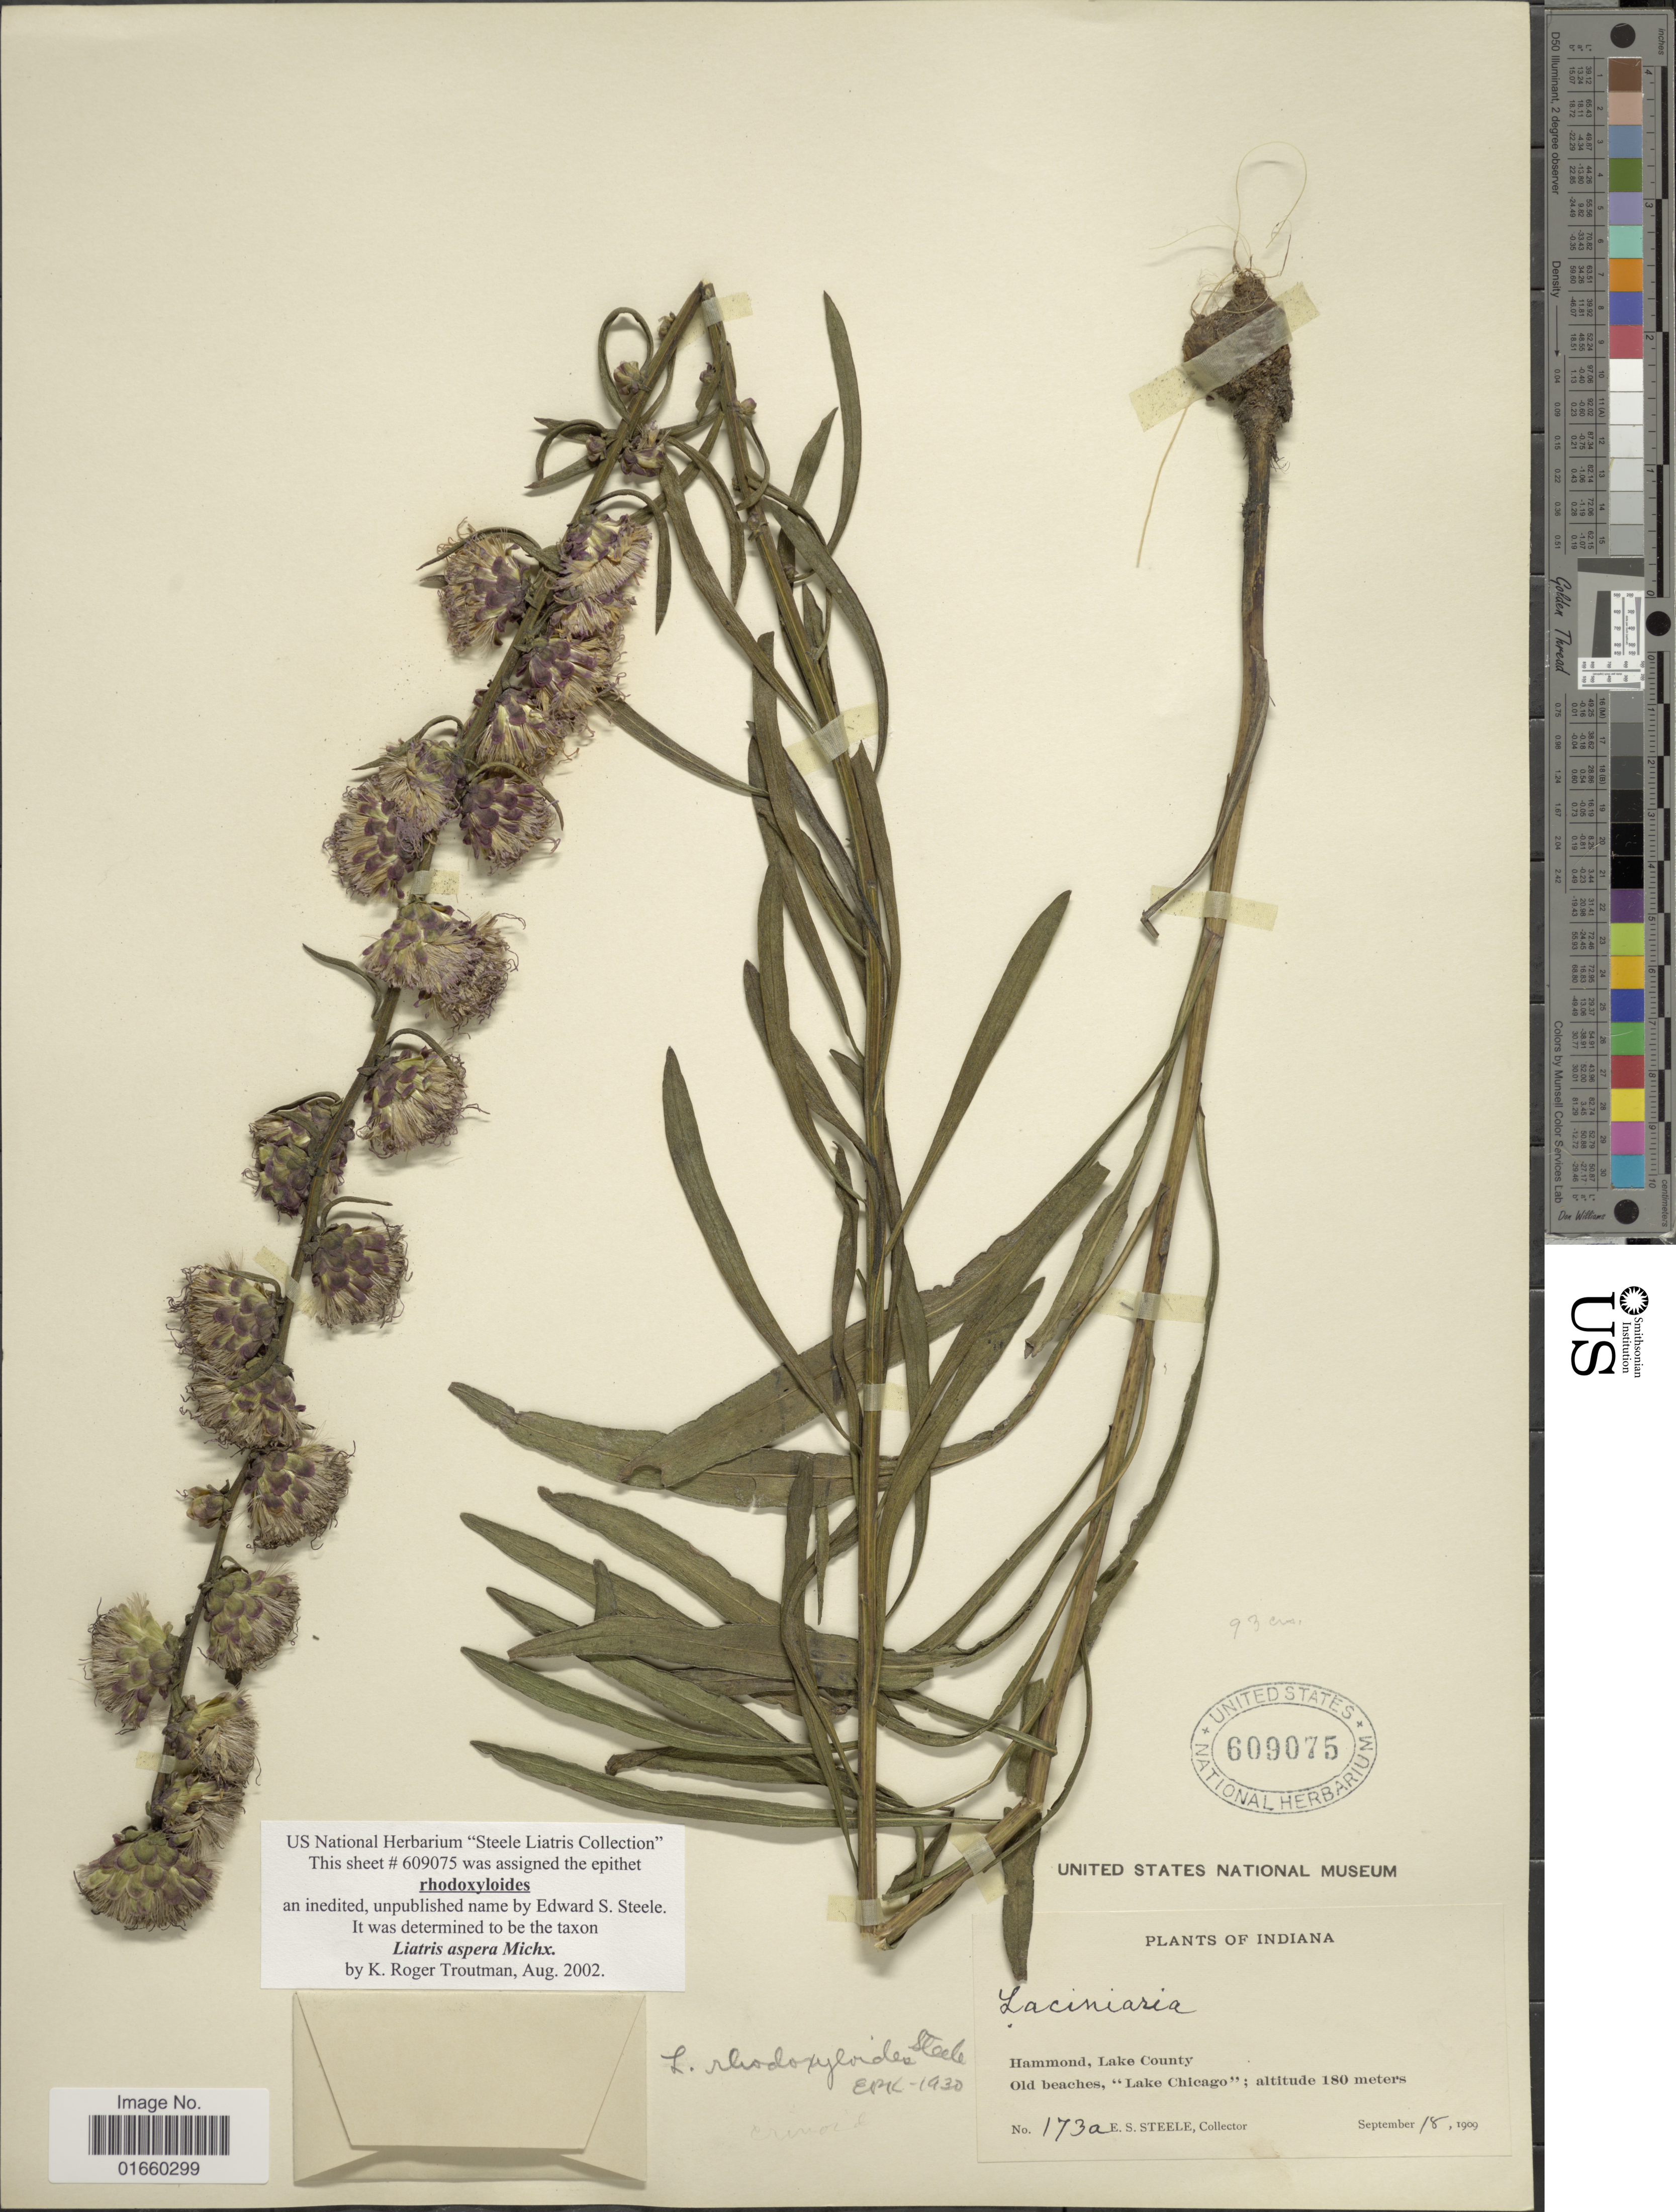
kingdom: Plantae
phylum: Tracheophyta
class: Magnoliopsida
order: Asterales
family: Asteraceae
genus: Liatris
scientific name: Liatris aspera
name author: Michx.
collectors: E. Steele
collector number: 173a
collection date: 1909-09-18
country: United States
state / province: Indiana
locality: Hammond, Lake County, Old beaches, "Lake Chicago"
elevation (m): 180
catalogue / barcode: US 609075